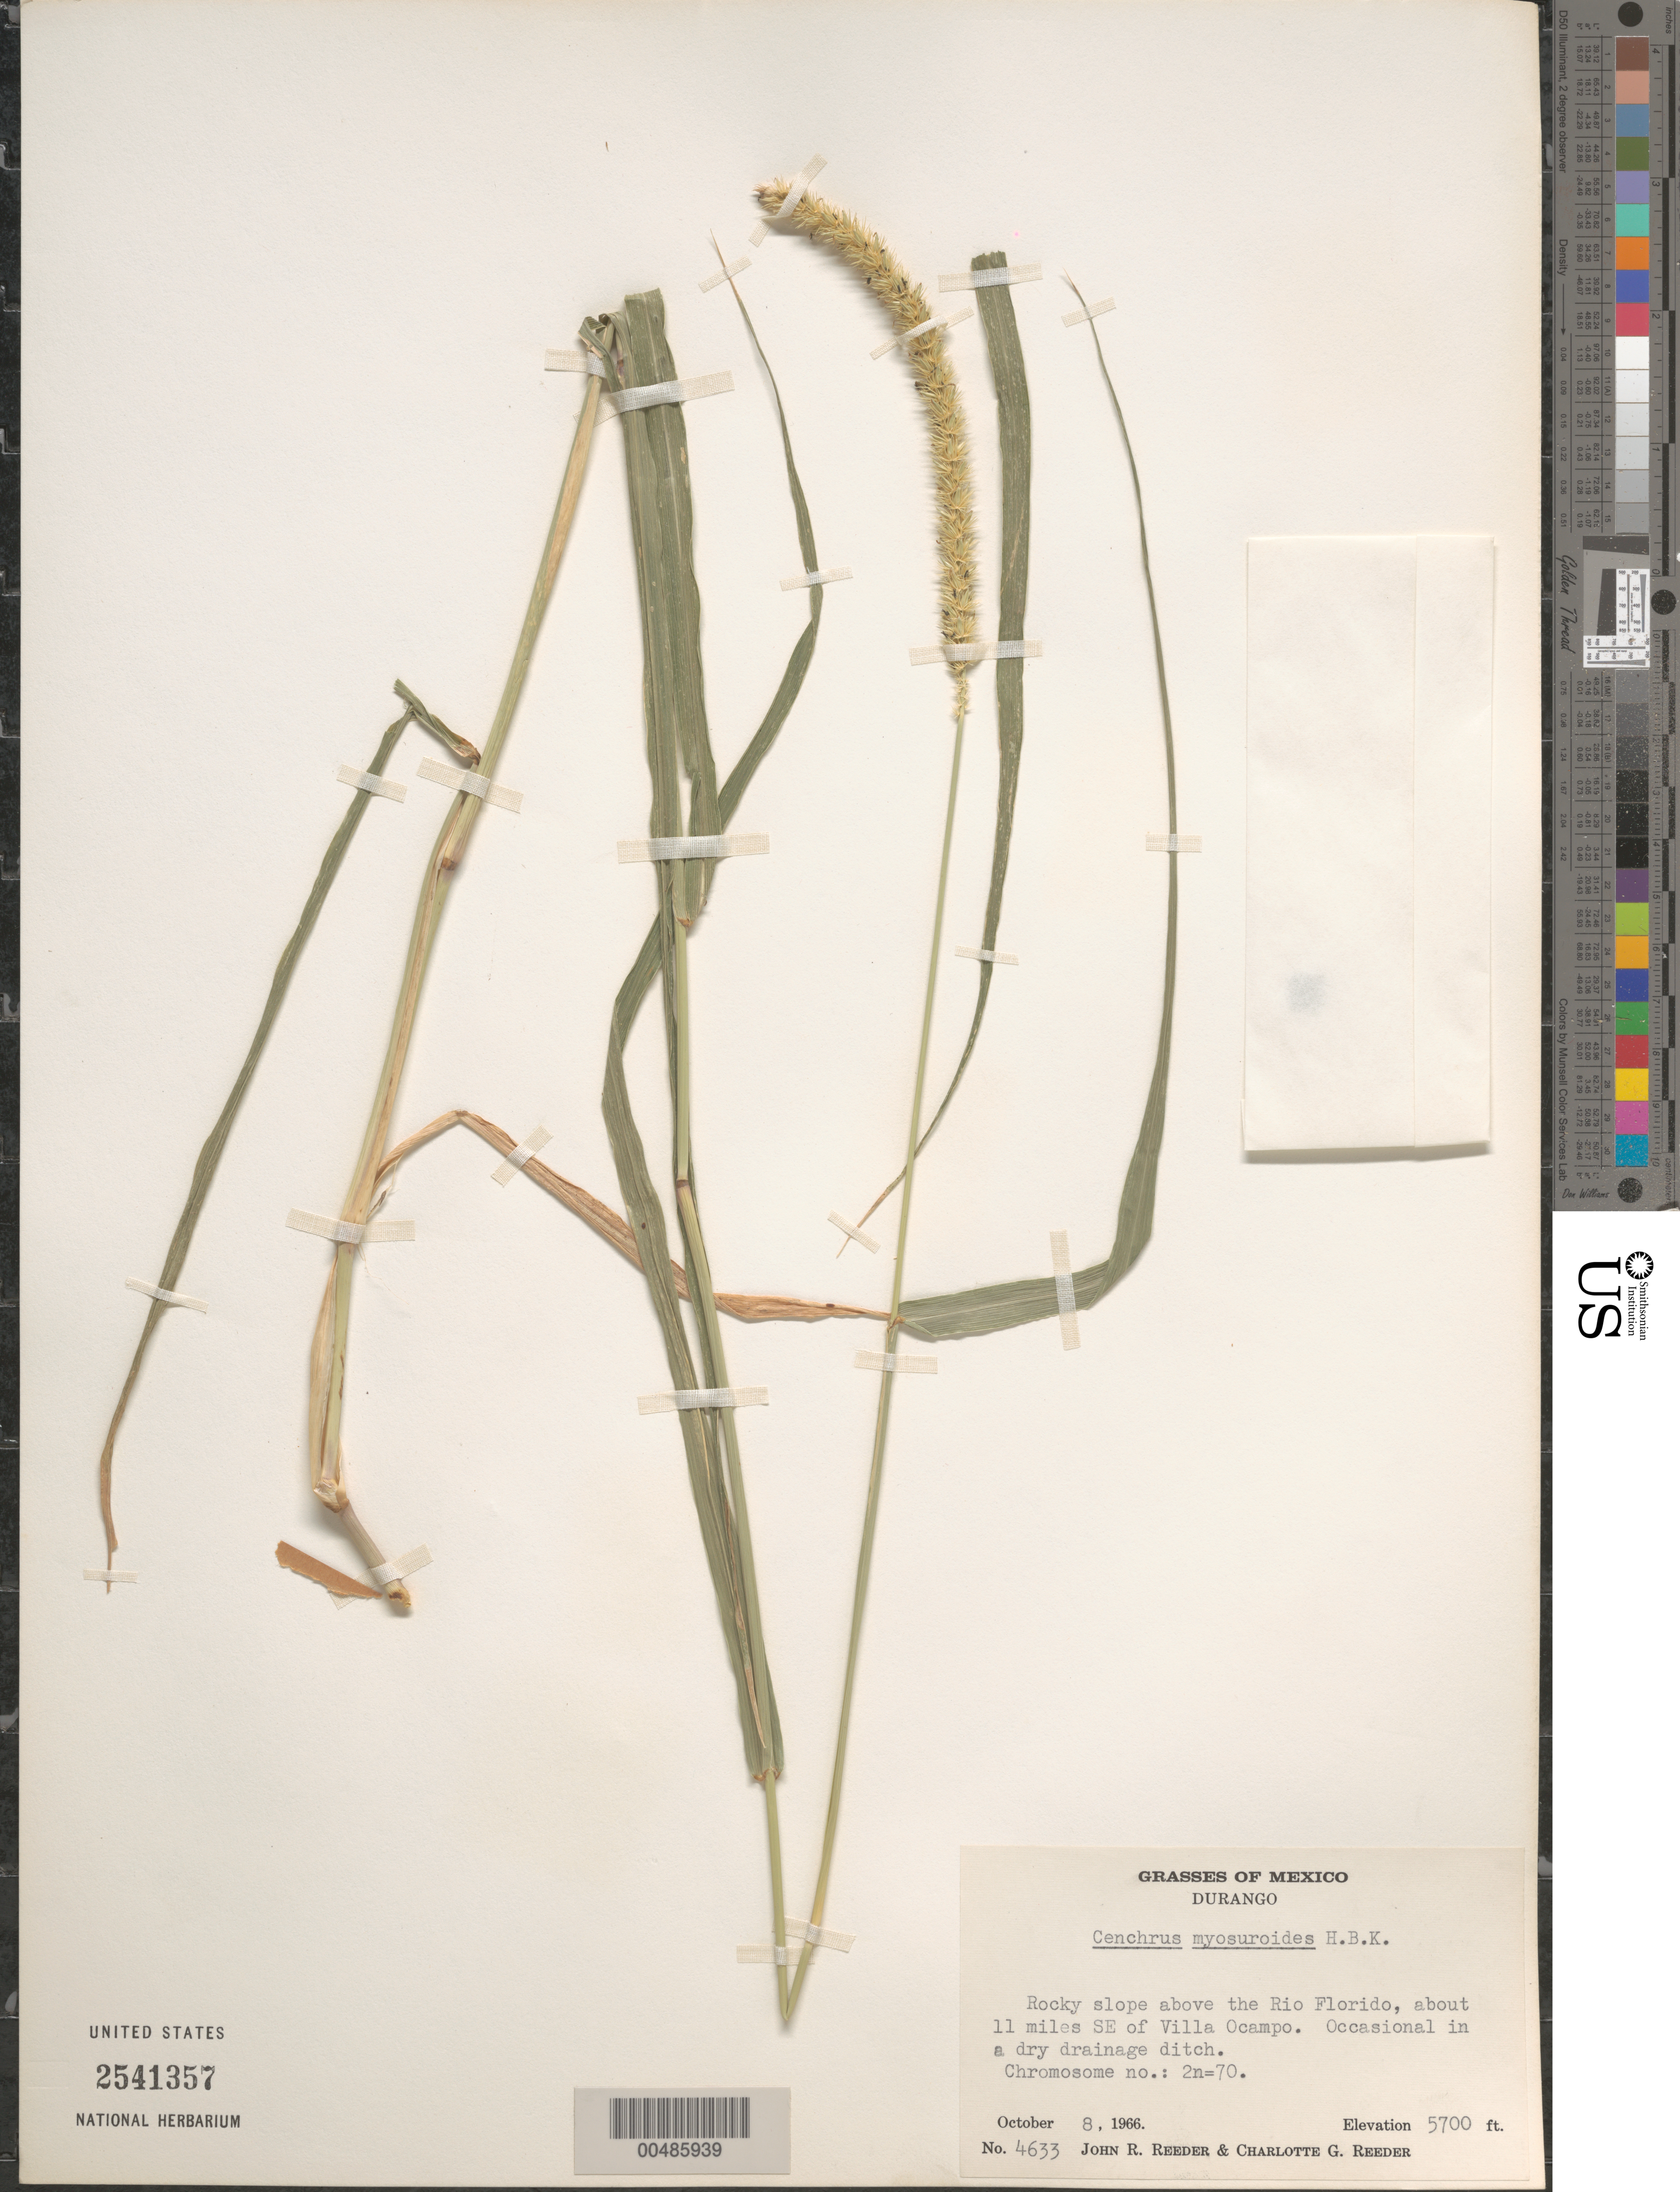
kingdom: Plantae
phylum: Tracheophyta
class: Liliopsida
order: Poales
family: Poaceae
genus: Cenchrus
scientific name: Cenchrus myosuroides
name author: Kunth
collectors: J. R. Reeder & C. G. Reeder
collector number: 4633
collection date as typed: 8 Oct 1966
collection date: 1966-10-08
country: Mexico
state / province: Durango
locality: Above Rio Florido, about 11 mi SE of Villa Ocampo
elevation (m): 1737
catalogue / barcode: US 2541357